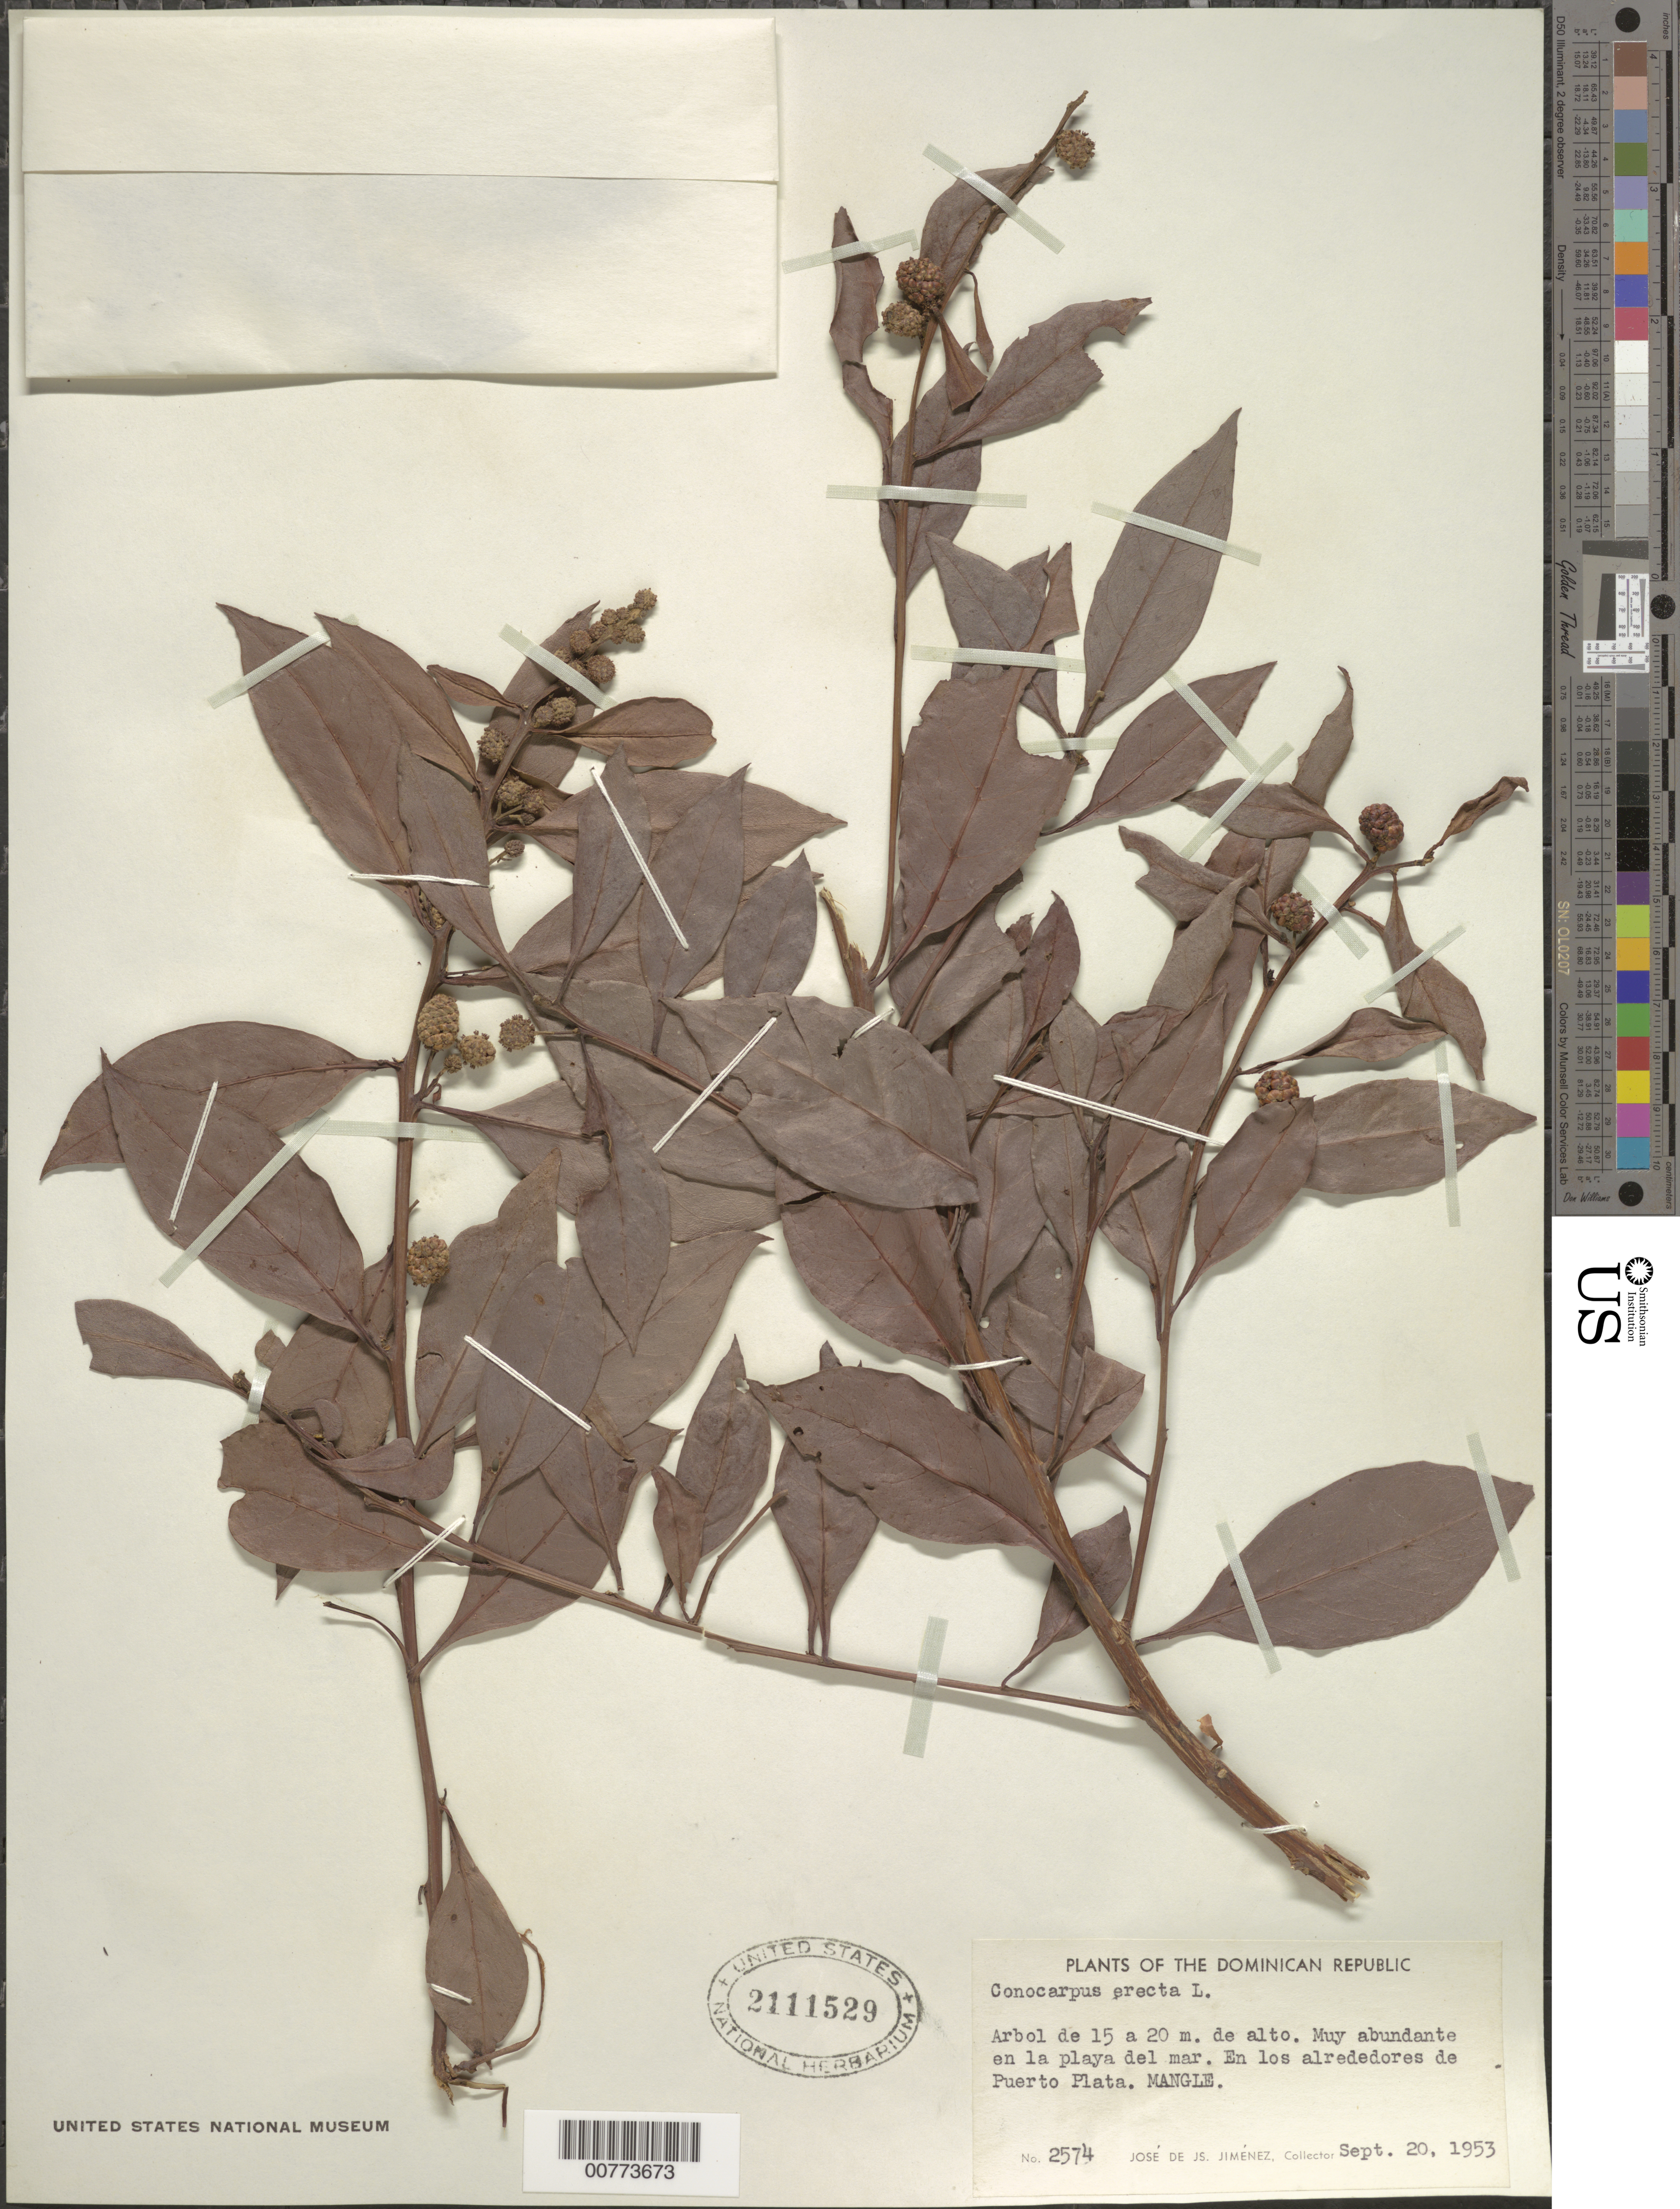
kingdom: Plantae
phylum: Tracheophyta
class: Magnoliopsida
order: Myrtales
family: Combretaceae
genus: Conocarpus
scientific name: Conocarpus erectus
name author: L.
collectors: J. J. Jiménez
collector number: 2574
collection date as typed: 20 Sep 1953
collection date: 1953-09-20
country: Dominican Republic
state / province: Puerto Plata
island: Hispaniola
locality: Puerto Plata's surroundings.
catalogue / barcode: US 2111529